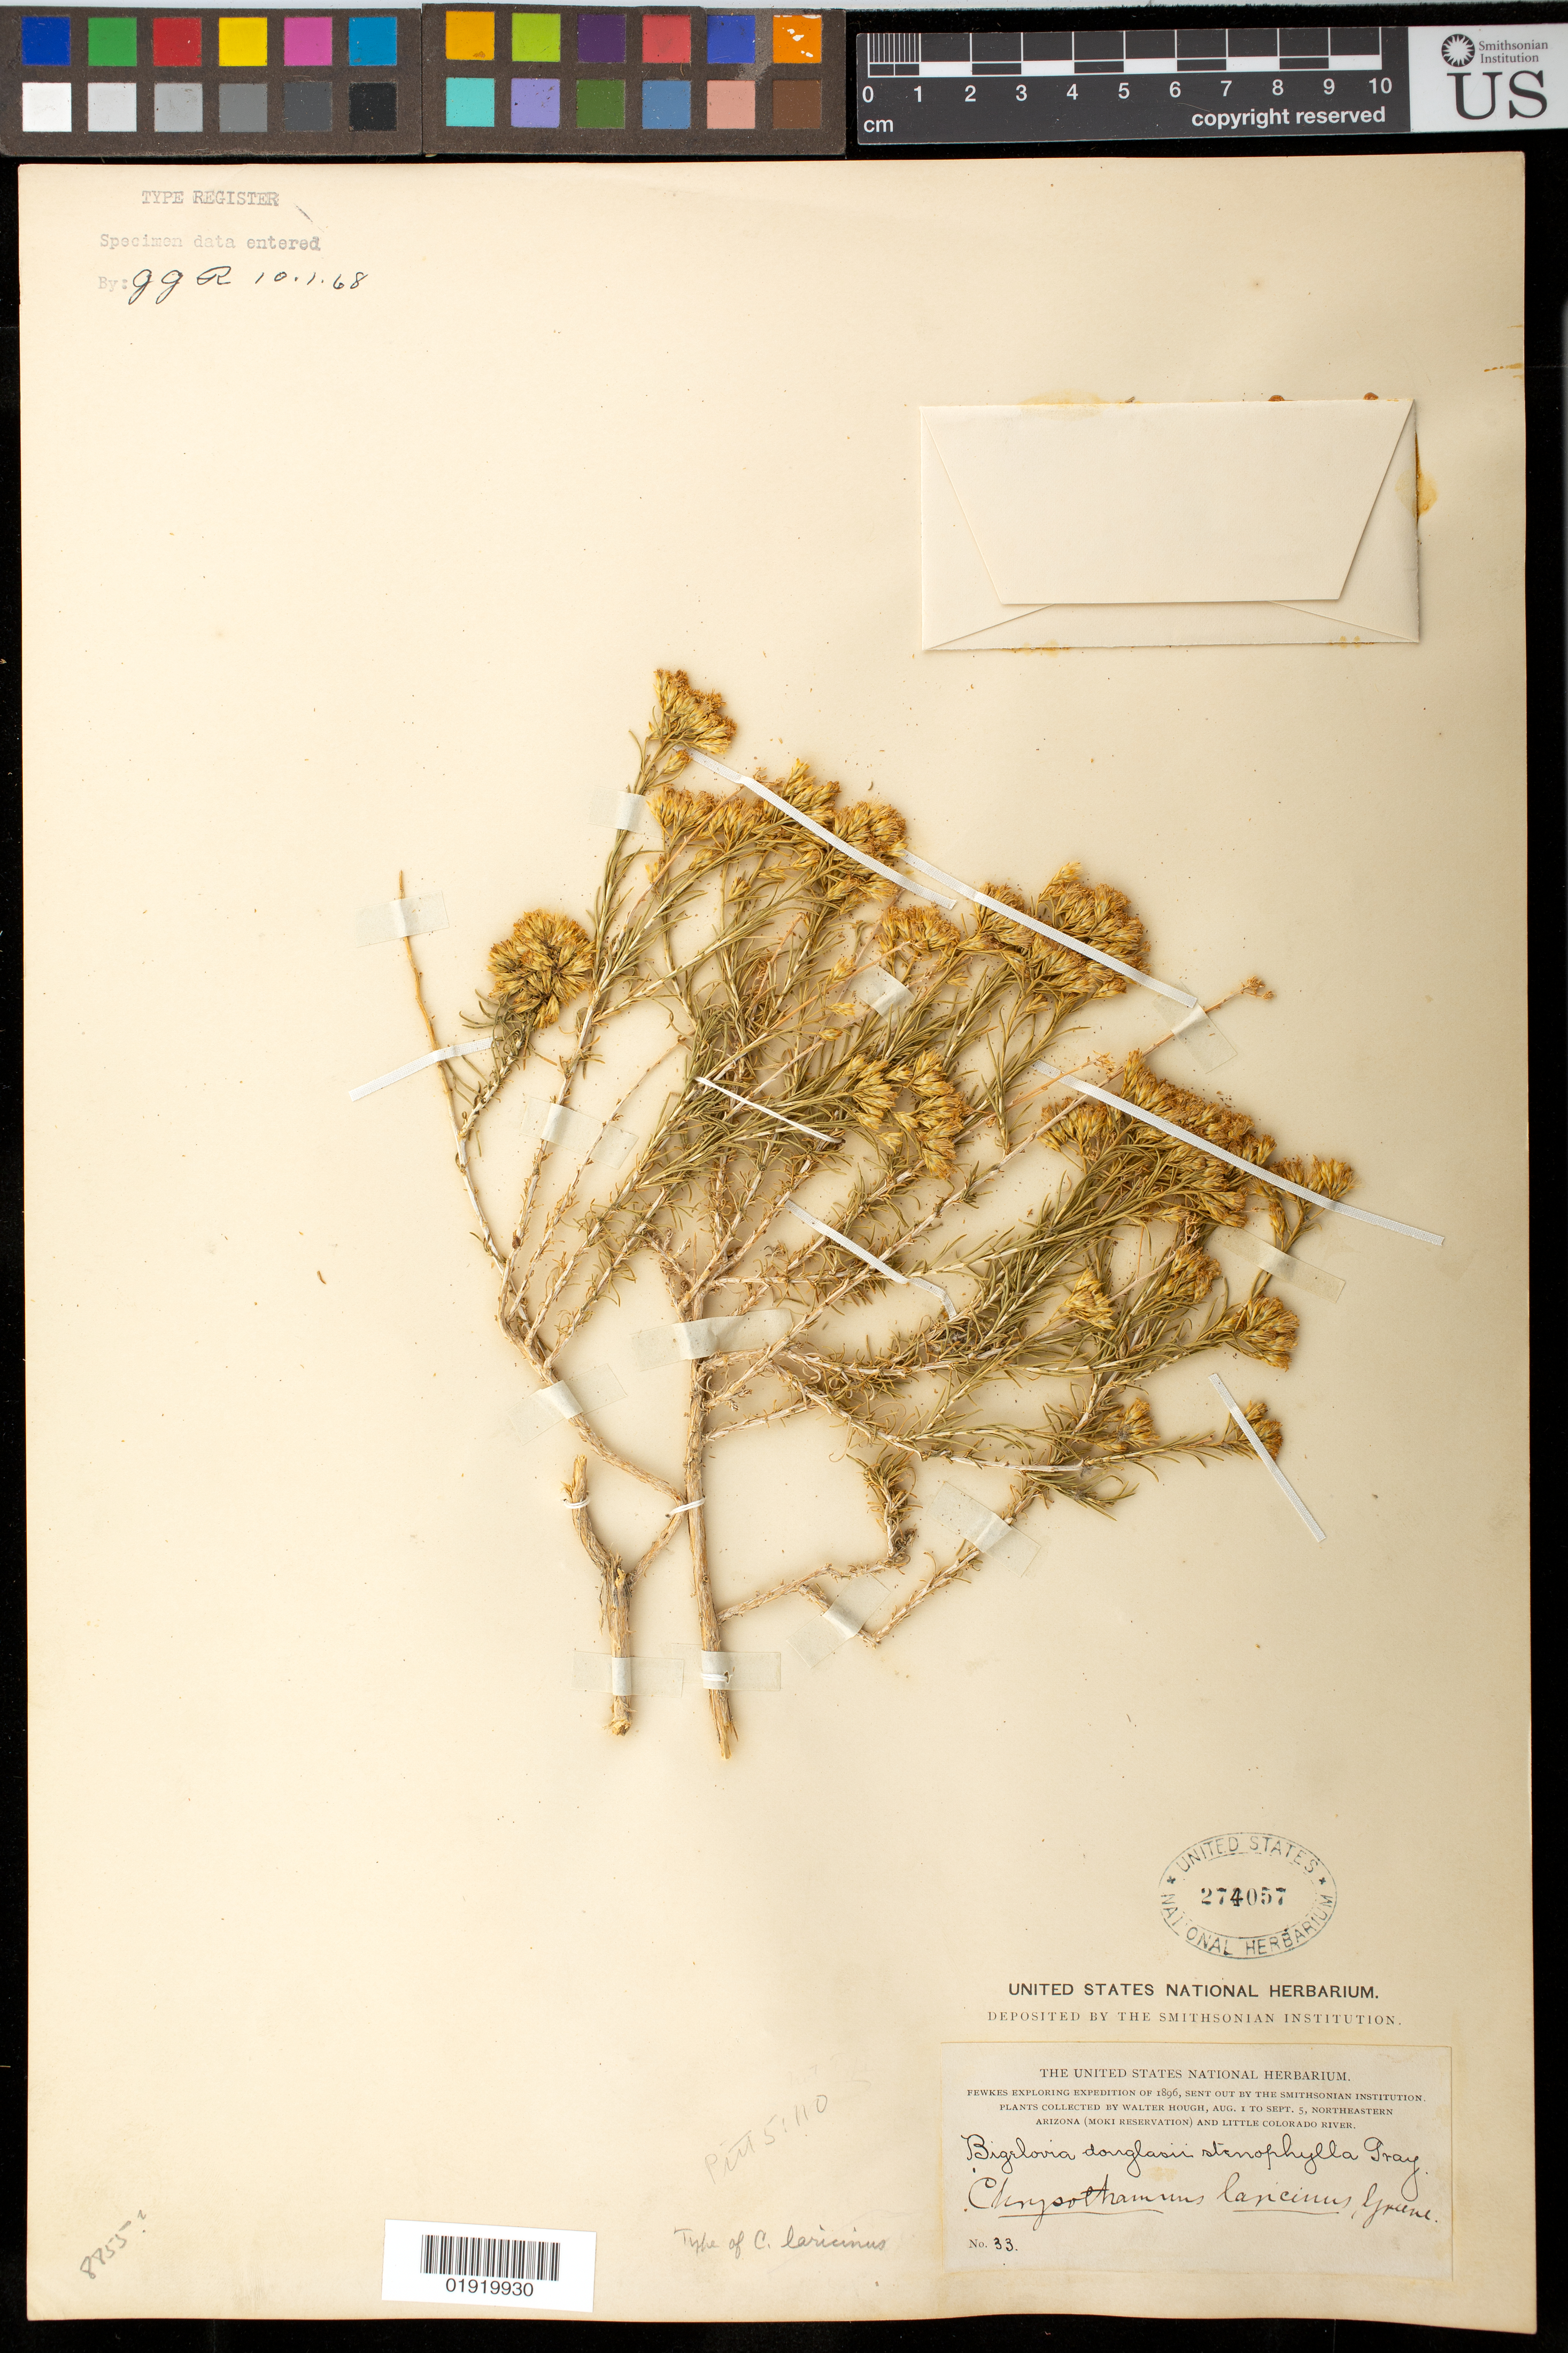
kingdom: Plantae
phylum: Tracheophyta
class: Magnoliopsida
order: Asterales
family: Asteraceae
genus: Chrysothamnus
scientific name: Chrysothamnus laricinus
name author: Greene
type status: Holotype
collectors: W. Hough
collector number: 33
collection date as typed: Aug 1896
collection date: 1896-08-01/1896-09-05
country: United States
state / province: Arizona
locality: Northeastern Arizona (Moki Reservation) and Little Colorado River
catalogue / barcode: US 274057